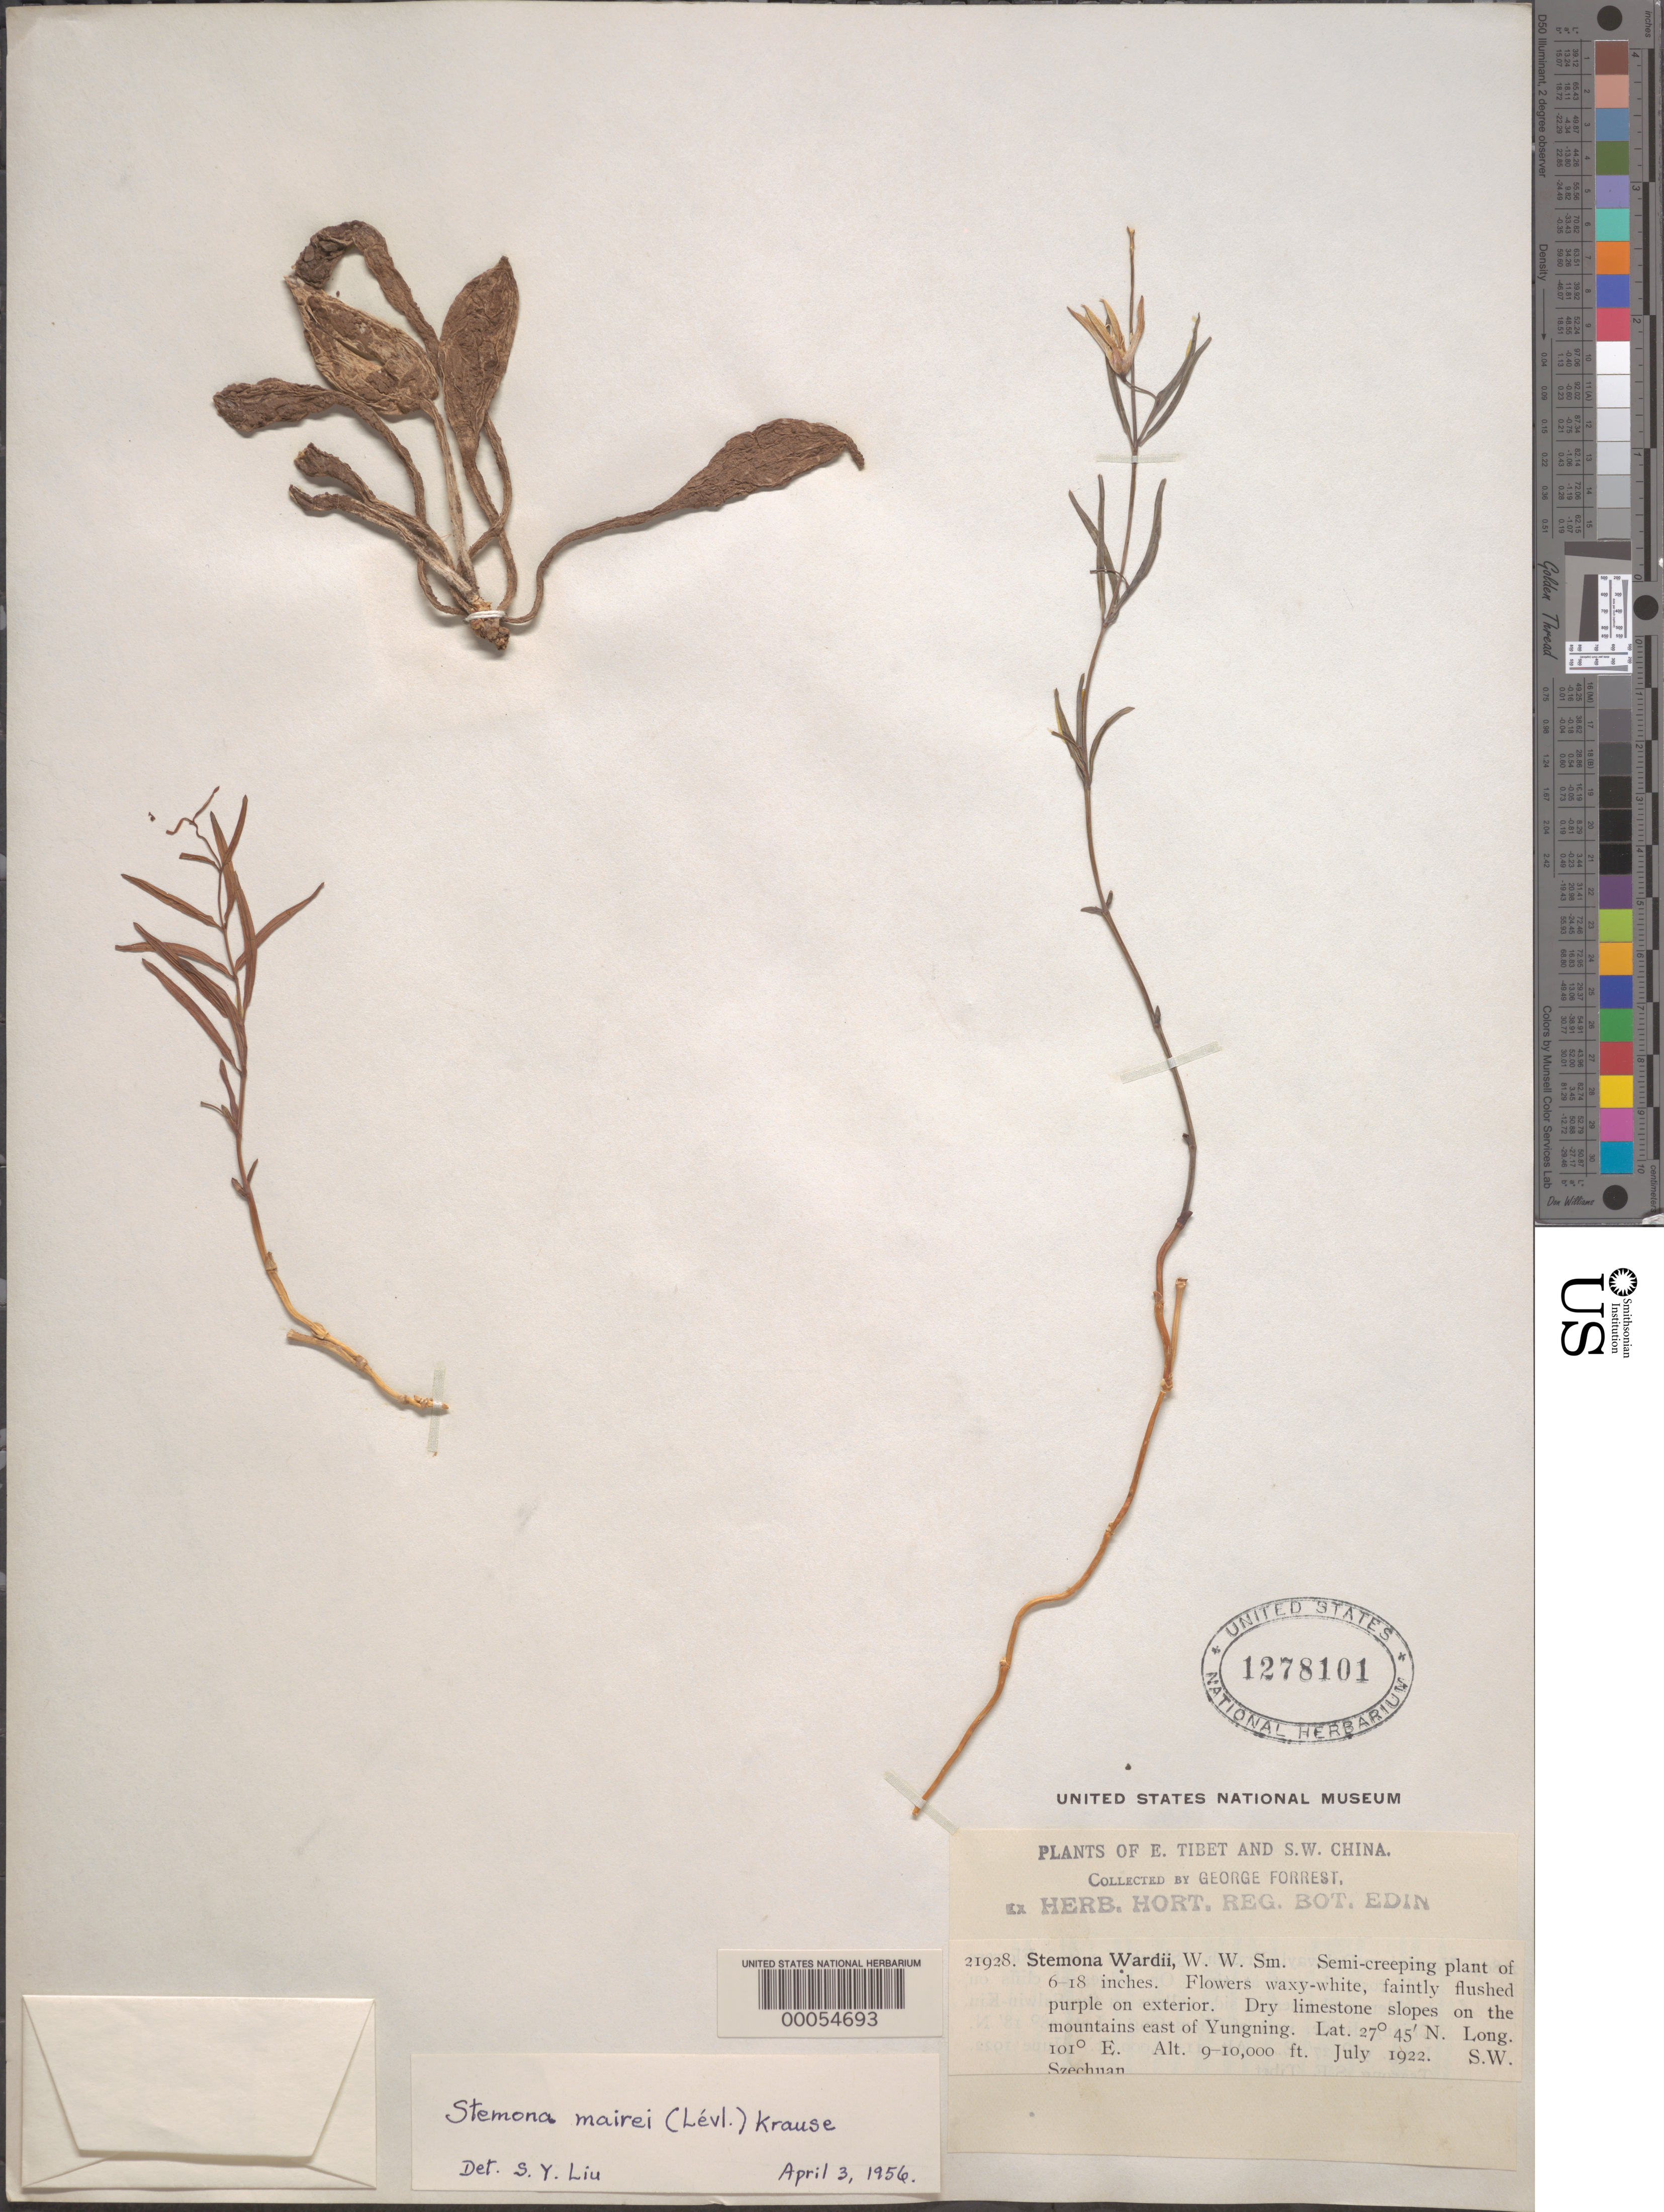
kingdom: Plantae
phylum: Tracheophyta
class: Liliopsida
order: Pandanales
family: Stemonaceae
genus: Stemona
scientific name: Stemona mairei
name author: (H. Lév.) K. Krause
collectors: G. Forrest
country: China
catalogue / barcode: US 1278101